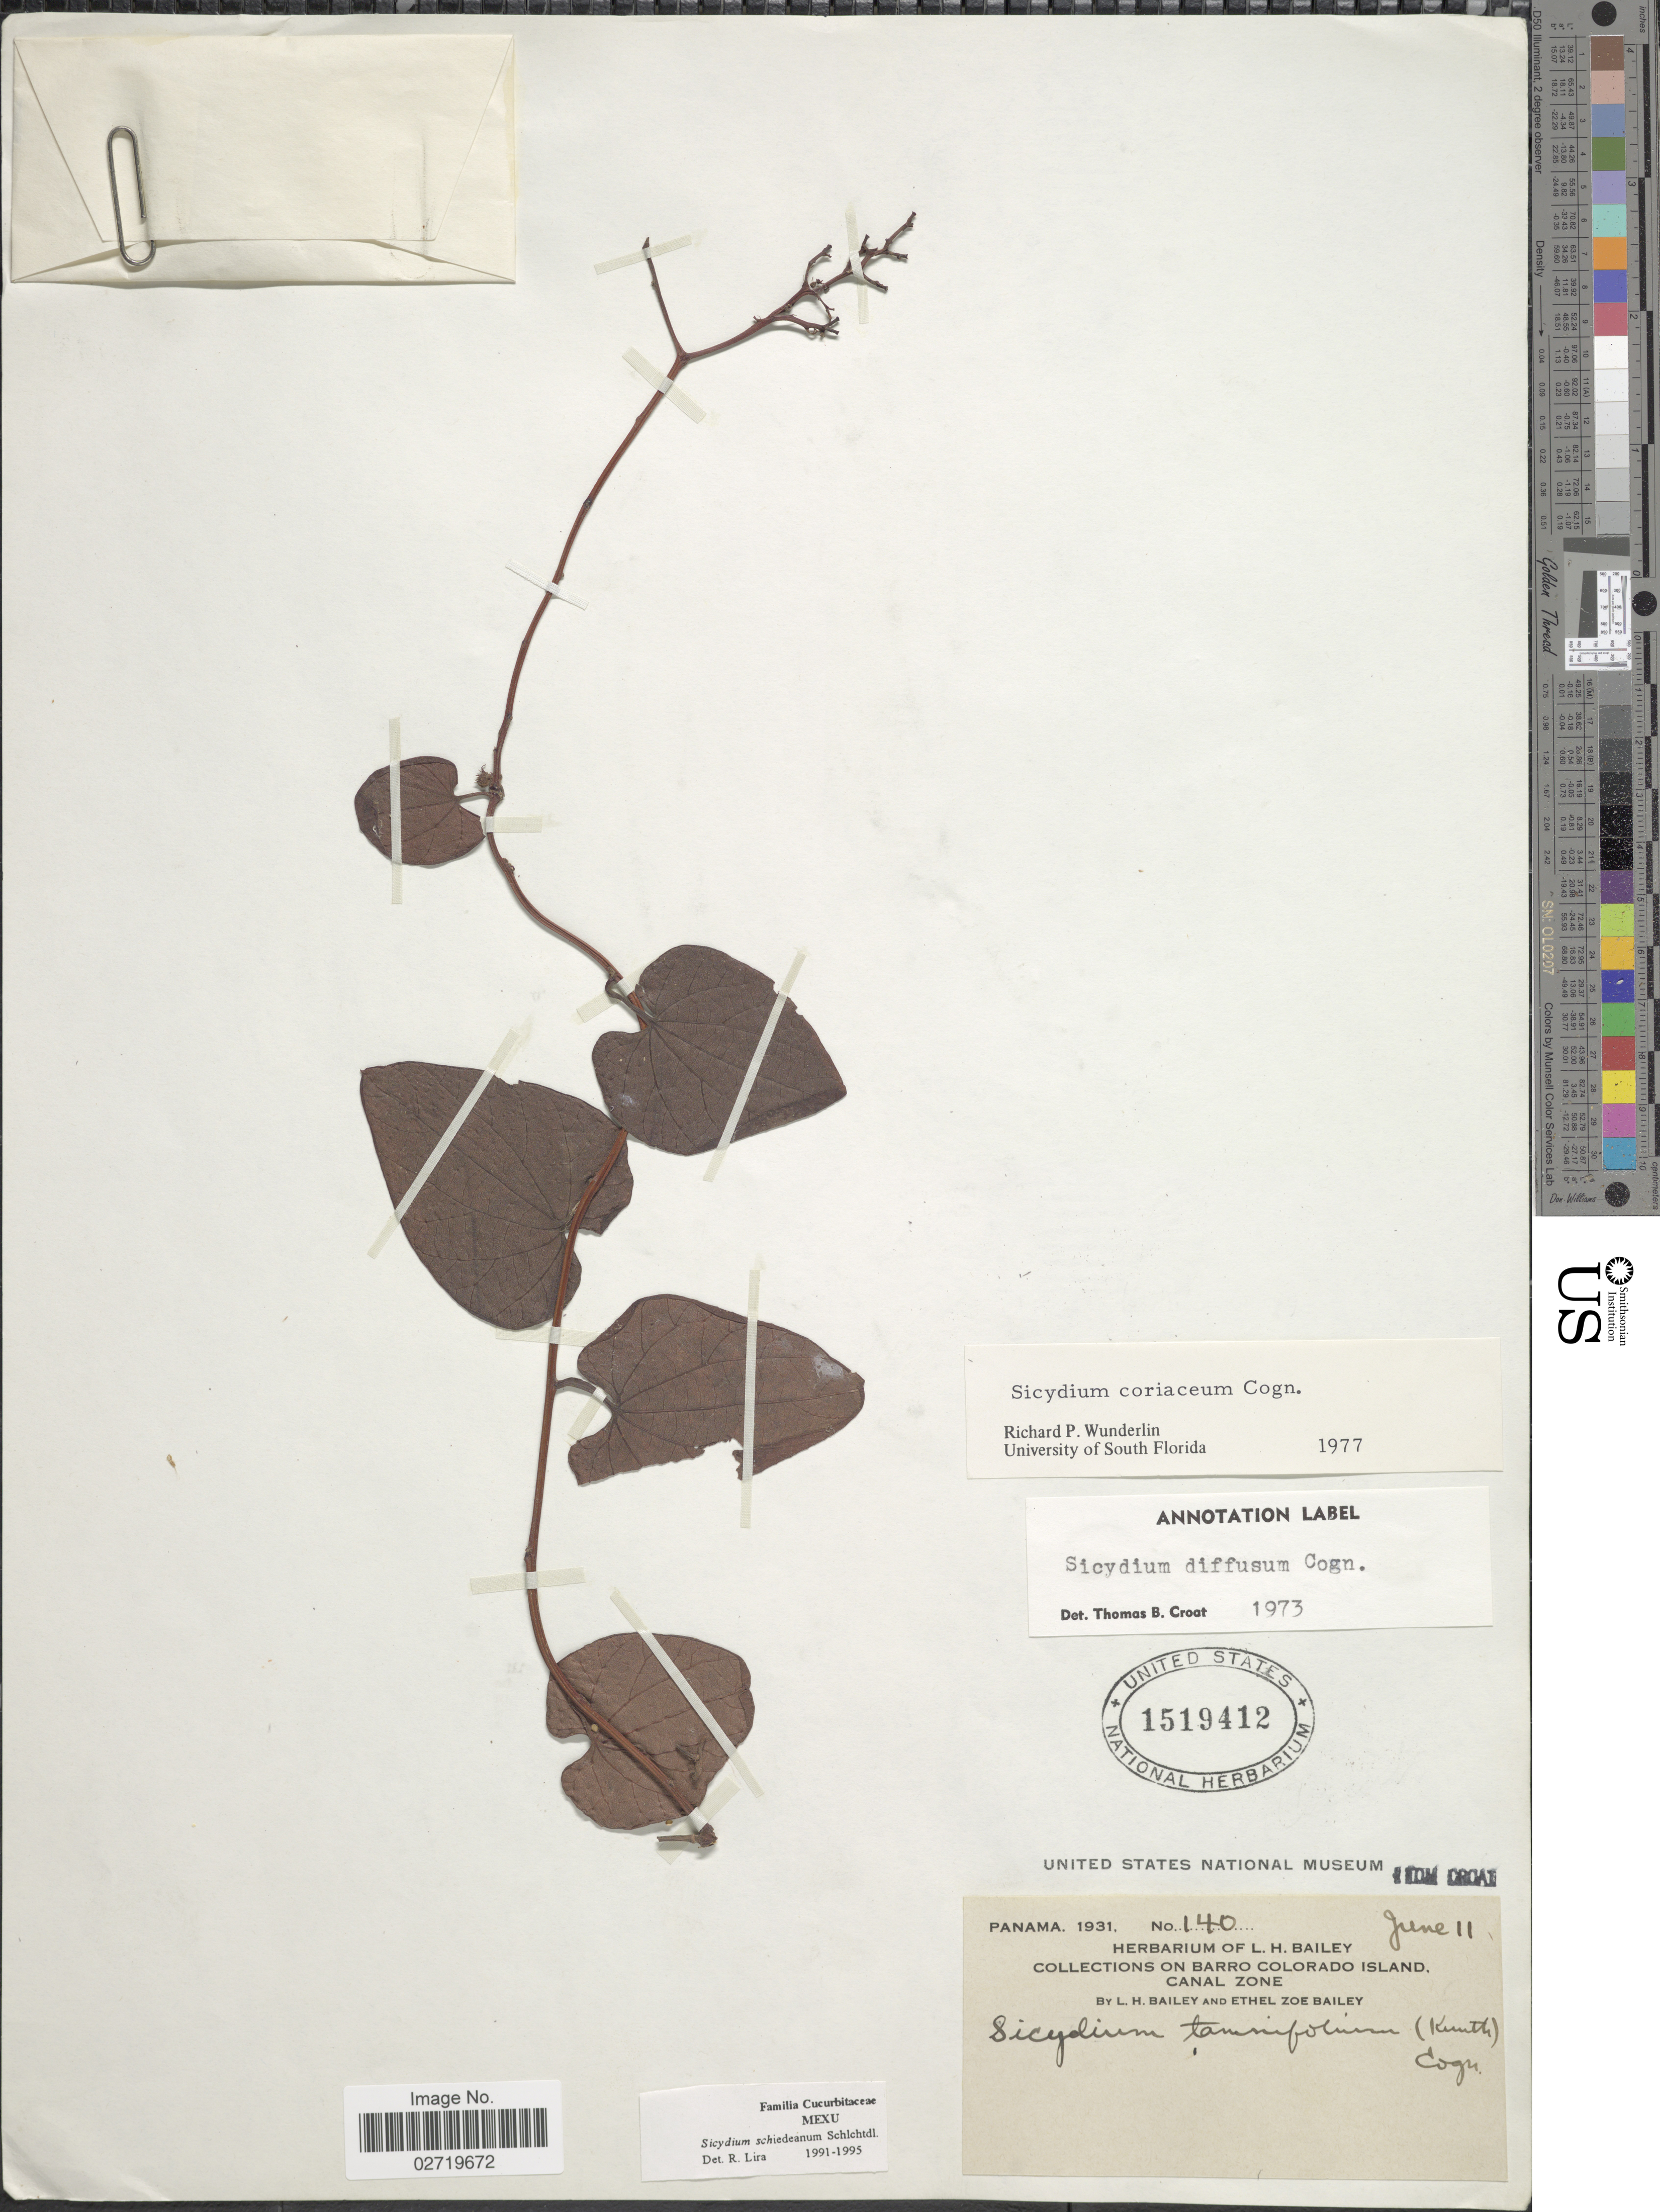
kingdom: Plantae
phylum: Tracheophyta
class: Magnoliopsida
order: Cucurbitales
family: Cucurbitaceae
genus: Sicydium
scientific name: Sicydium schiedeanum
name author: Schltdl.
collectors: L. H. Bailey & E. Z. Bailey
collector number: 140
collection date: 1931-06-11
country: Panama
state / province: Panamá Oeste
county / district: Canal Zone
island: Barro Colorado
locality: On Barro Colorado Island, Canal Zone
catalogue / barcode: US 1519412